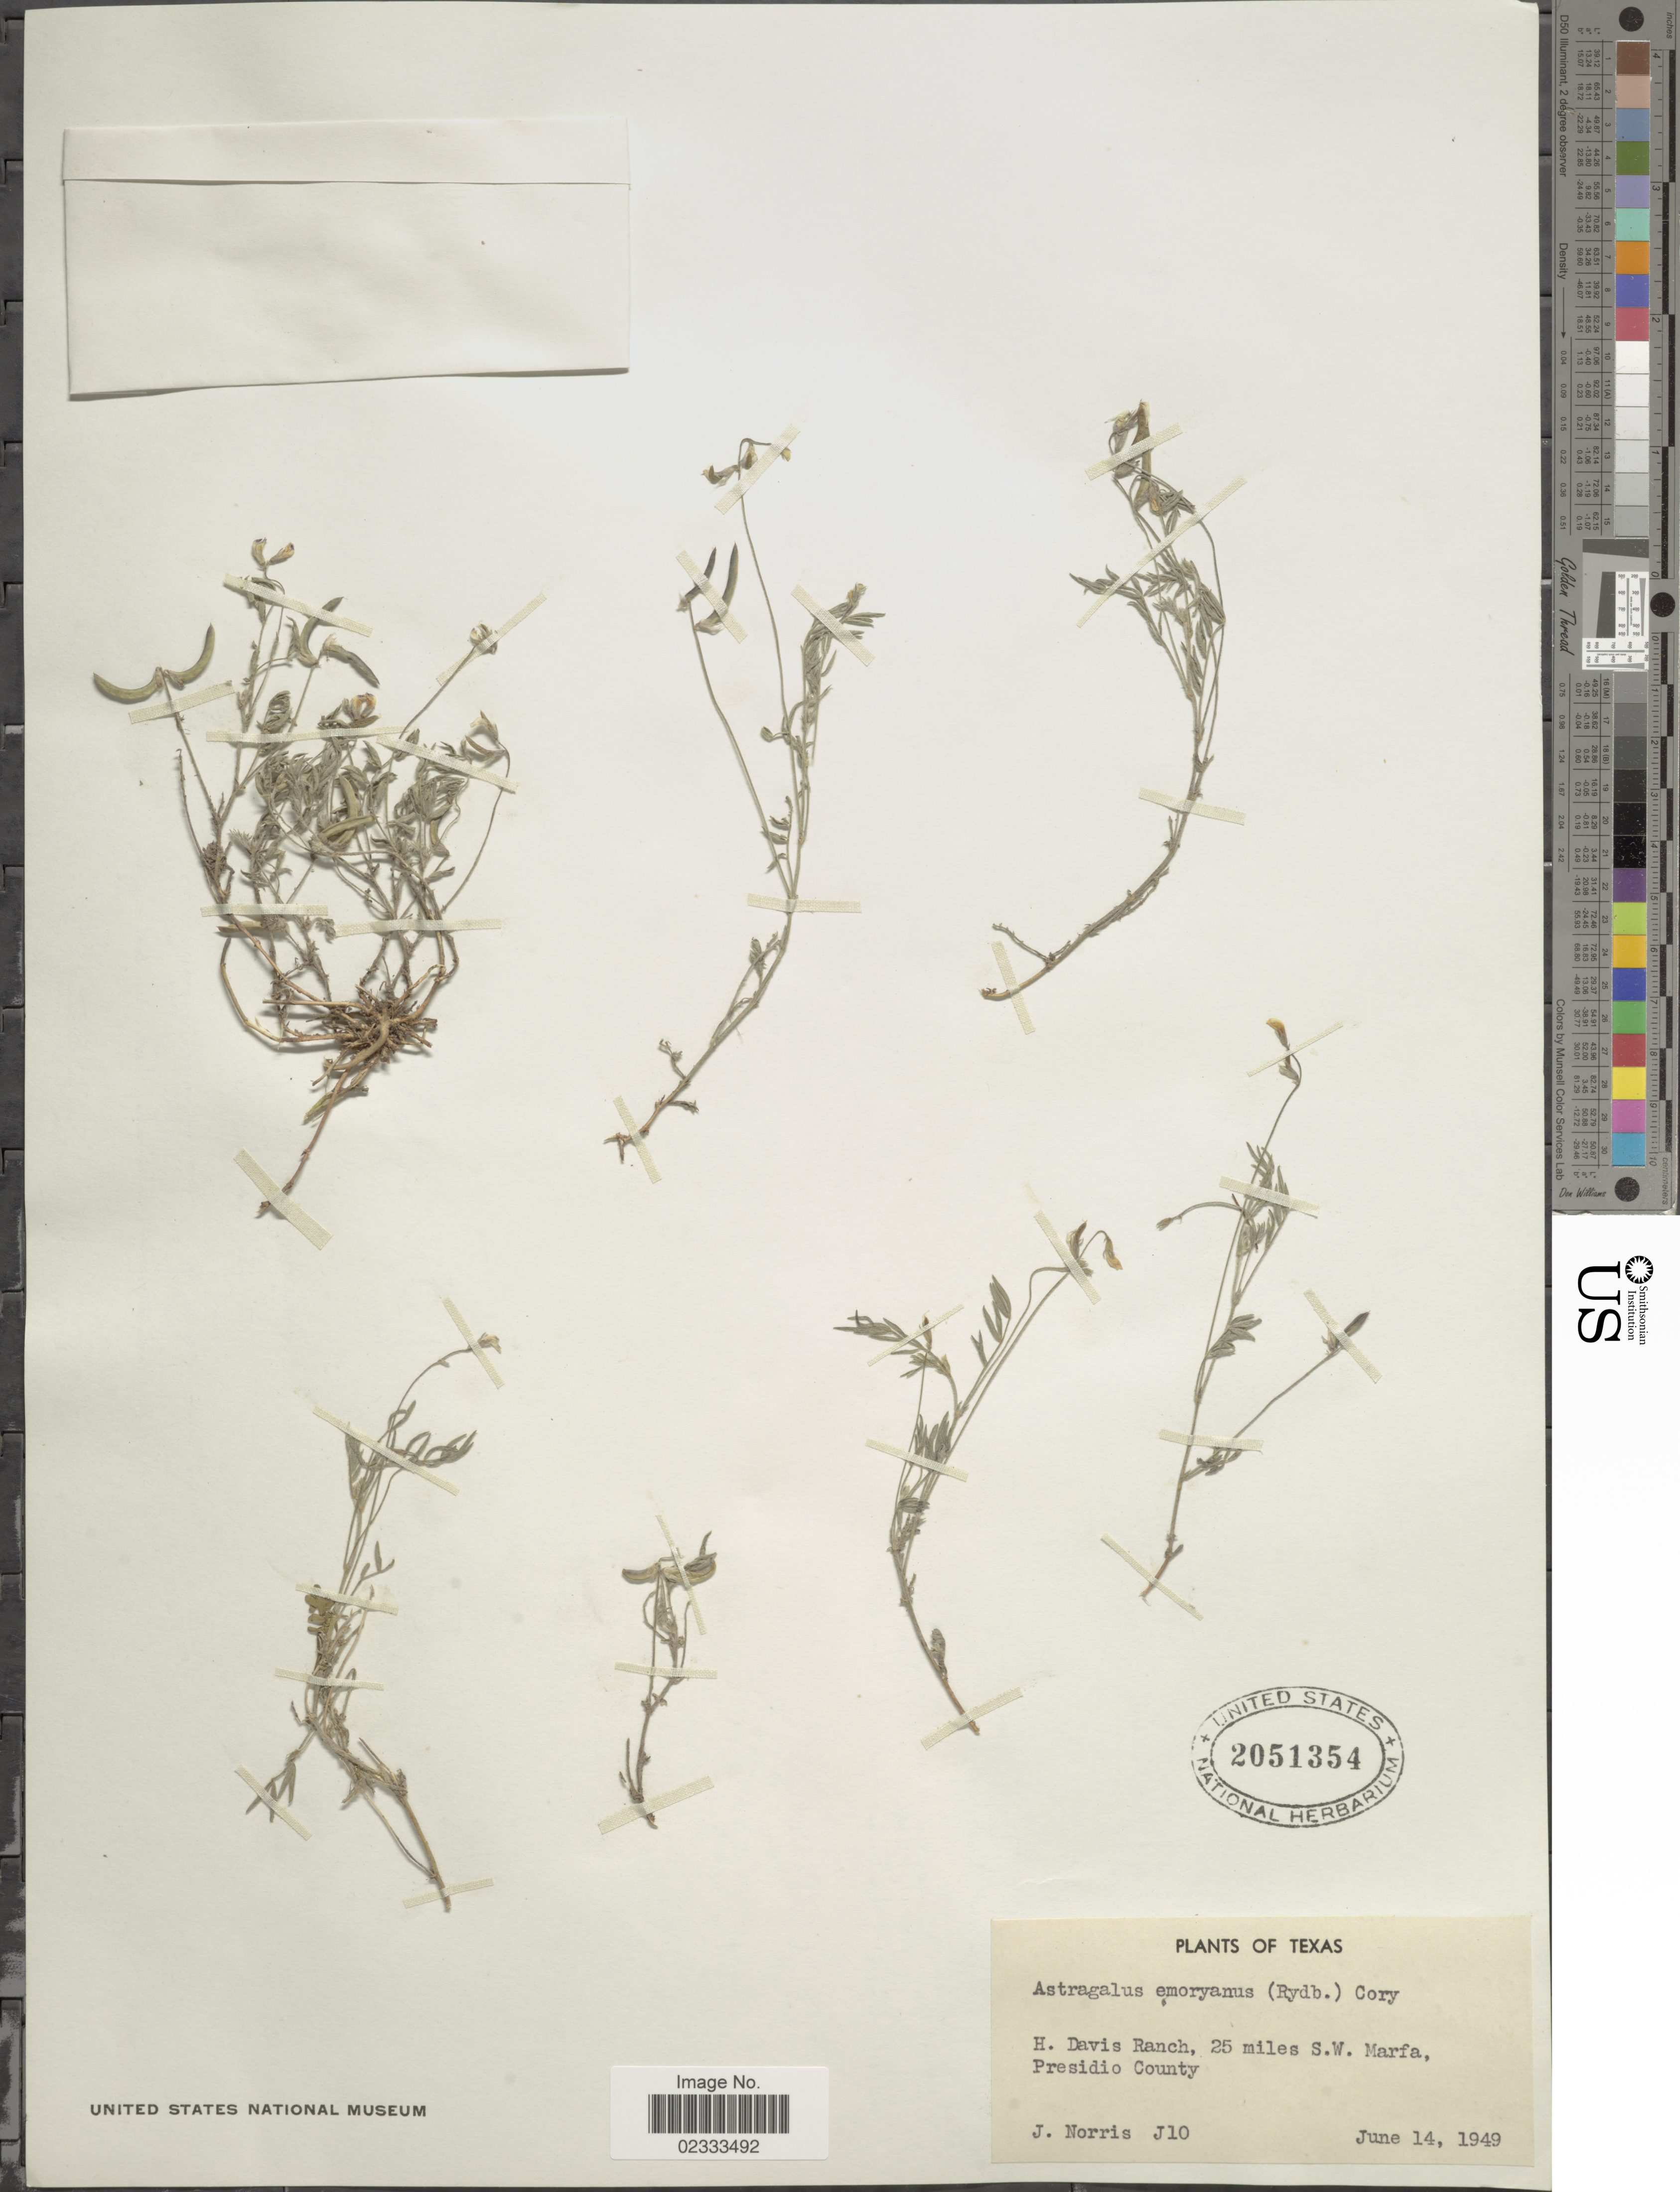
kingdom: Plantae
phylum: Tracheophyta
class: Magnoliopsida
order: Fabales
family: Fabaceae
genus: Astragalus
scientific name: Astragalus austrinus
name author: (Small) O.E. Schulz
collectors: J. Norris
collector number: J10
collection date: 1949-06-14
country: United States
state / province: Texas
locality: H. Davis Ranch, 25 miles S.W. Marfa, Presidio County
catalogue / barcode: US 2051354